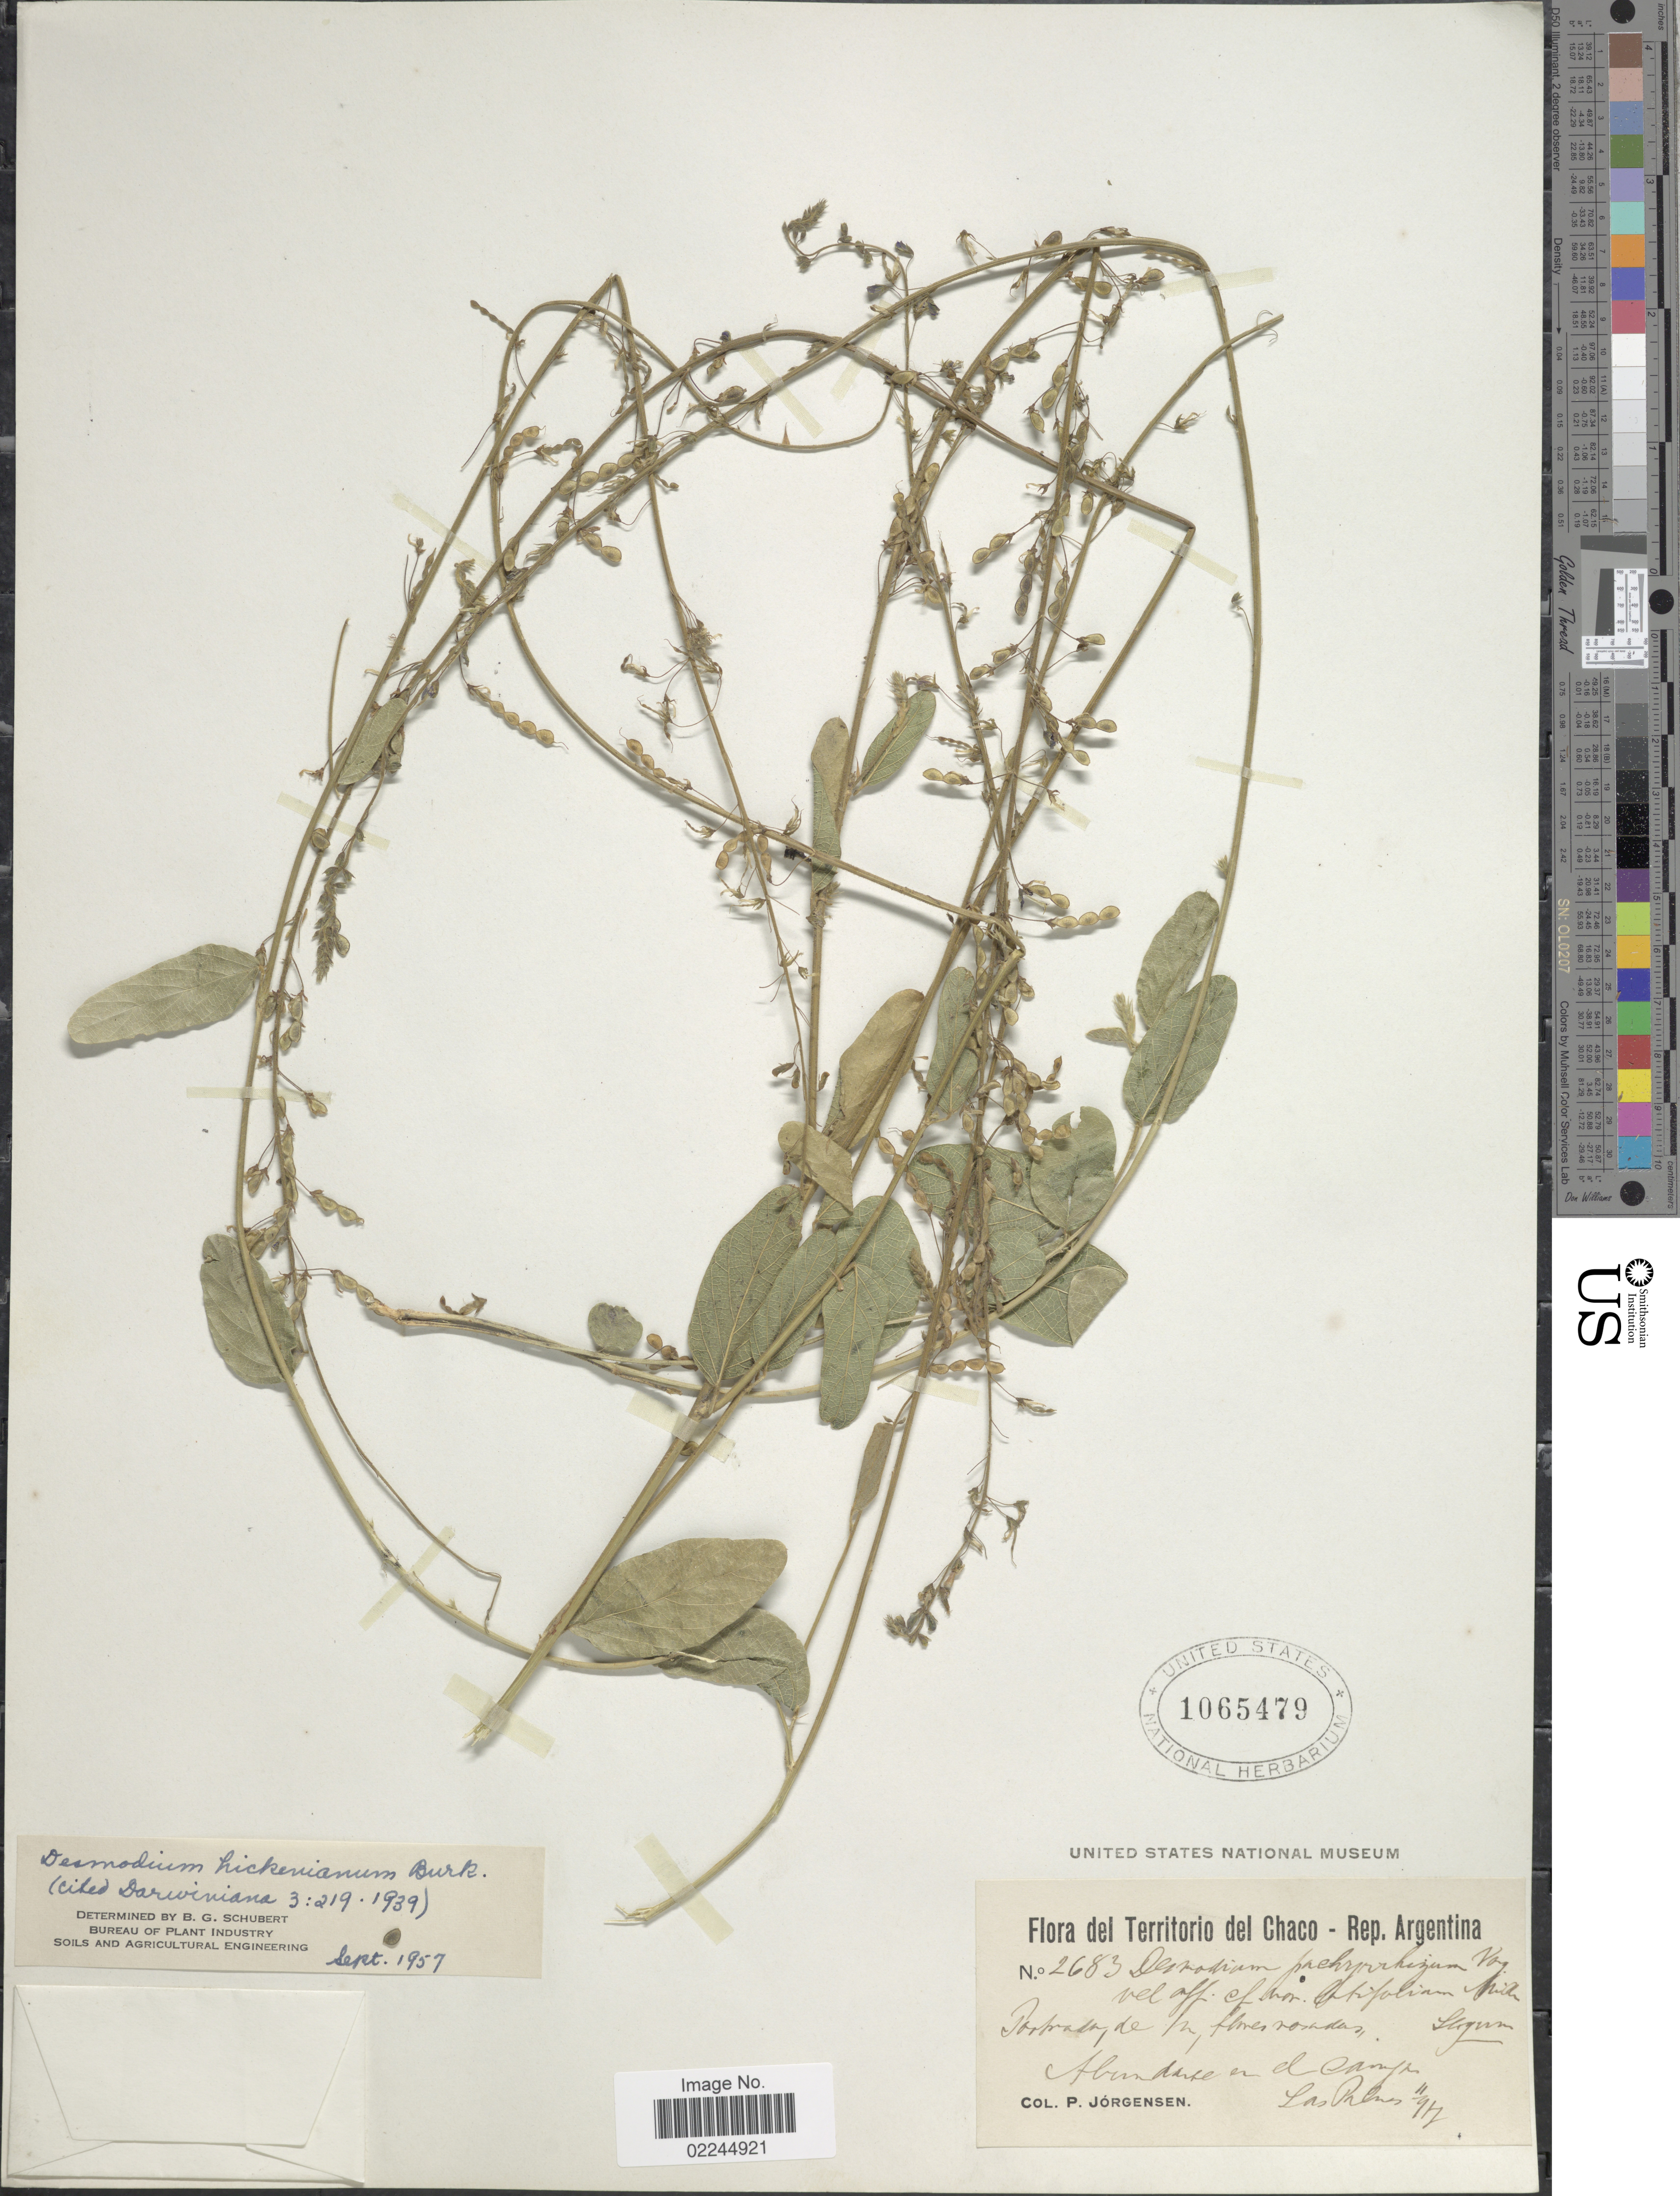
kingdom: Plantae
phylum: Tracheophyta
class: Magnoliopsida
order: Fabales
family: Fabaceae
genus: Desmodium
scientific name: Desmodium hickenianum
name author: Burkart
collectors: P. Jörgensen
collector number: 2683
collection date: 1917-11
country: Argentina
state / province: Chaco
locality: Rep. Argentina, en el Campo Las Palmas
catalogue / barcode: US 1065479